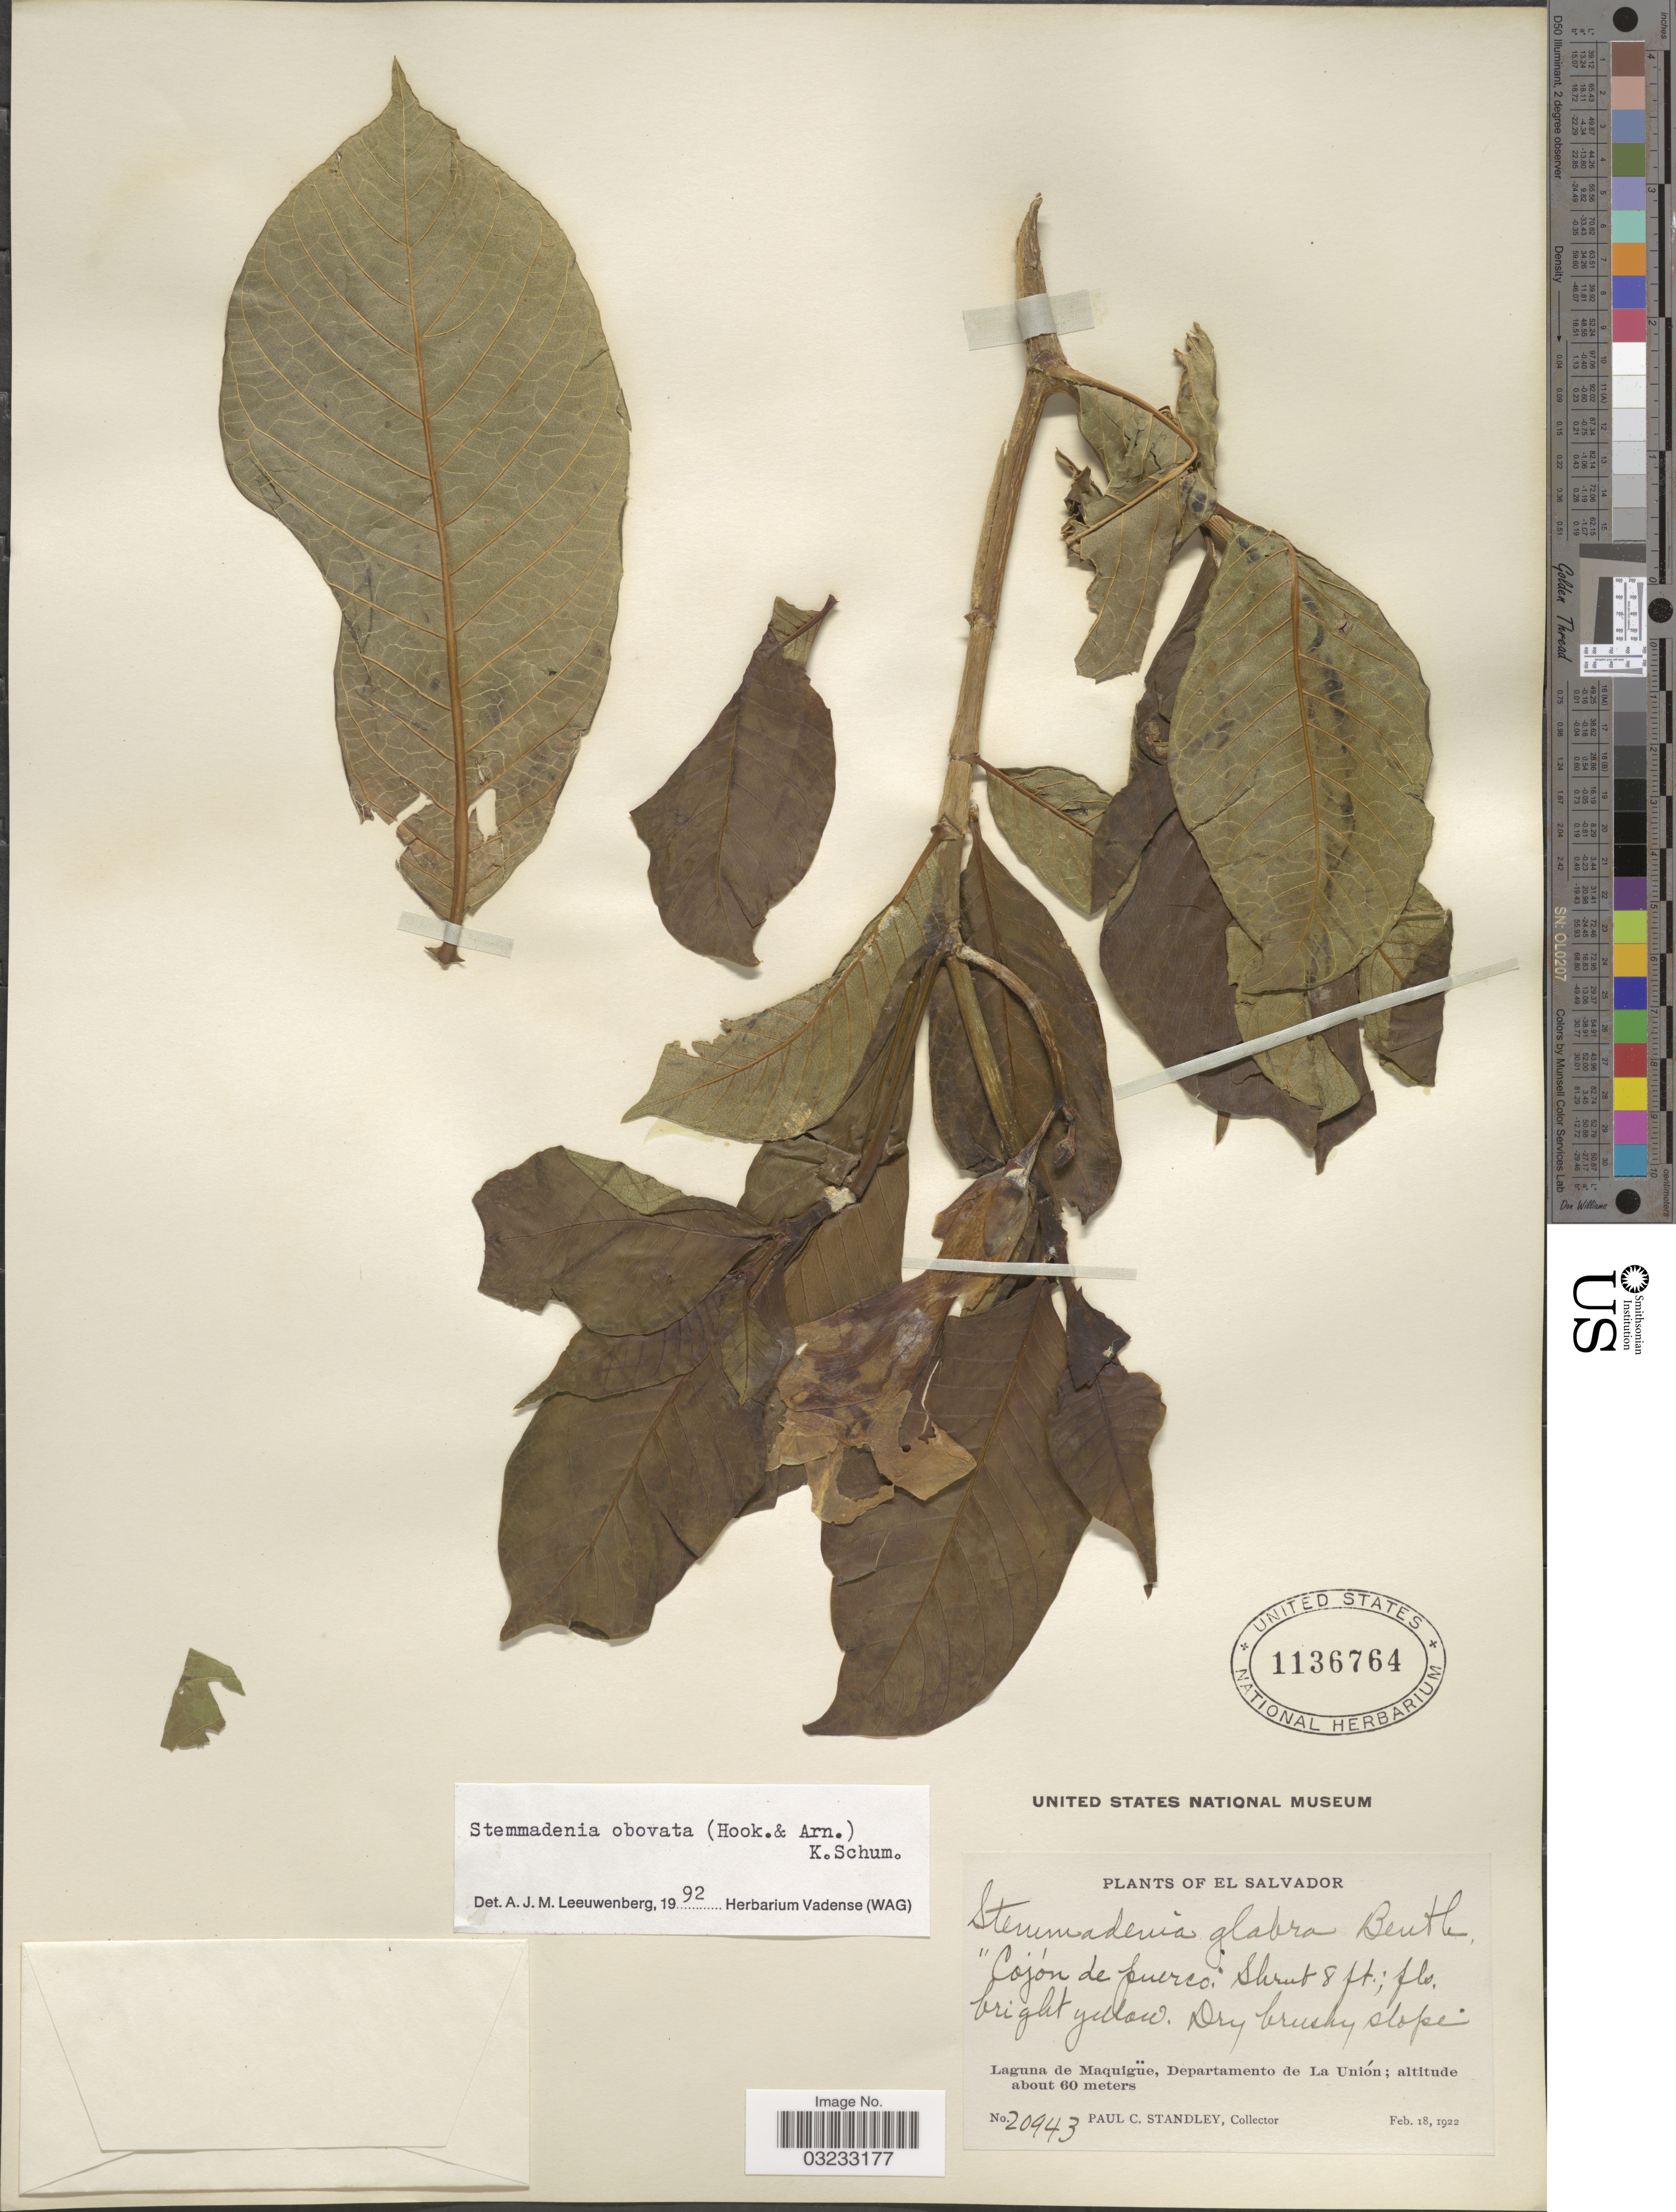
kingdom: Plantae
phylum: Tracheophyta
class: Magnoliopsida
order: Gentianales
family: Apocynaceae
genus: Stemmadenia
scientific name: Stemmadenia obovata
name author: (Hook. & Arn.) K. Schum.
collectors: P. C. Standley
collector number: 20943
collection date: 1922-02-18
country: El Salvador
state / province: La Union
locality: Laguna de Maquigüe, Departamento de La Unión.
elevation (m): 60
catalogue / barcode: US 1136764